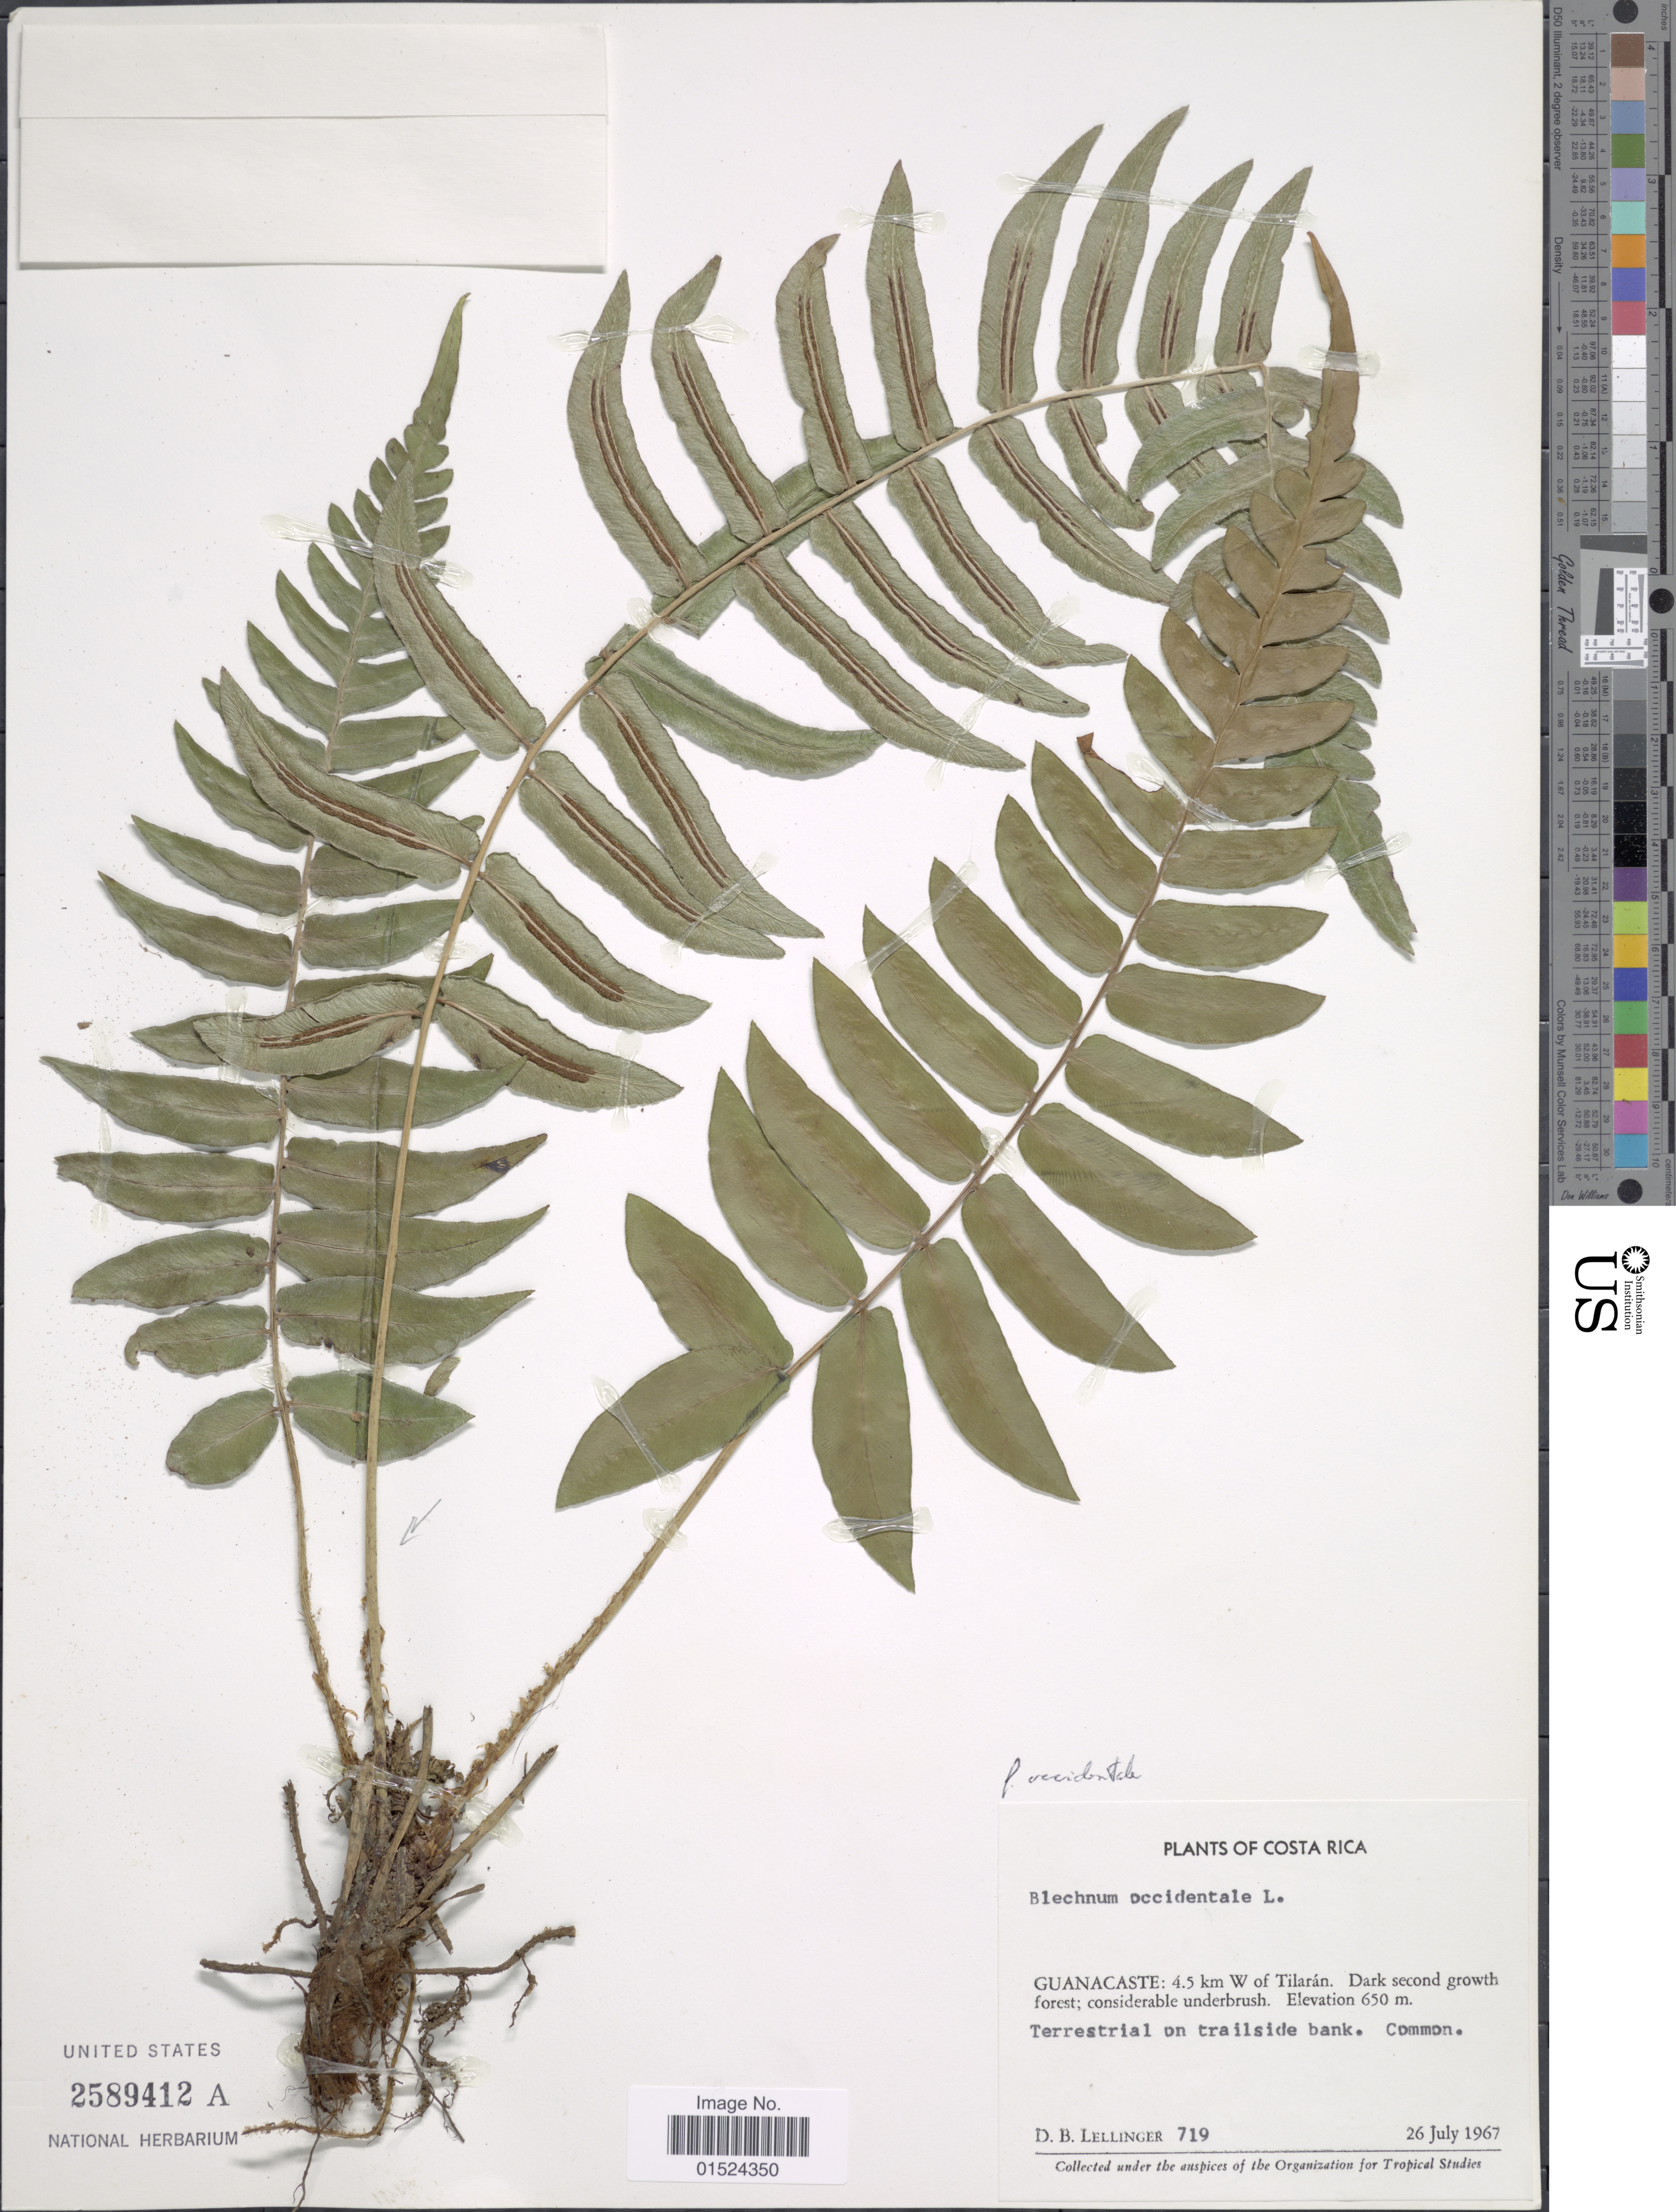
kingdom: Plantae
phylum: Tracheophyta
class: Polypodiopsida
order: Polypodiales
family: Blechnaceae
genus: Blechnum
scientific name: Blechnum occidentale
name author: L.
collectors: D. B. Lellinger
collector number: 719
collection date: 1967-07-26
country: Costa Rica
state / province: Guanacaste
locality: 4.5 km W of Tilarán. Dark second growth forest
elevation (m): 650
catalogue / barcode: US 2589412A